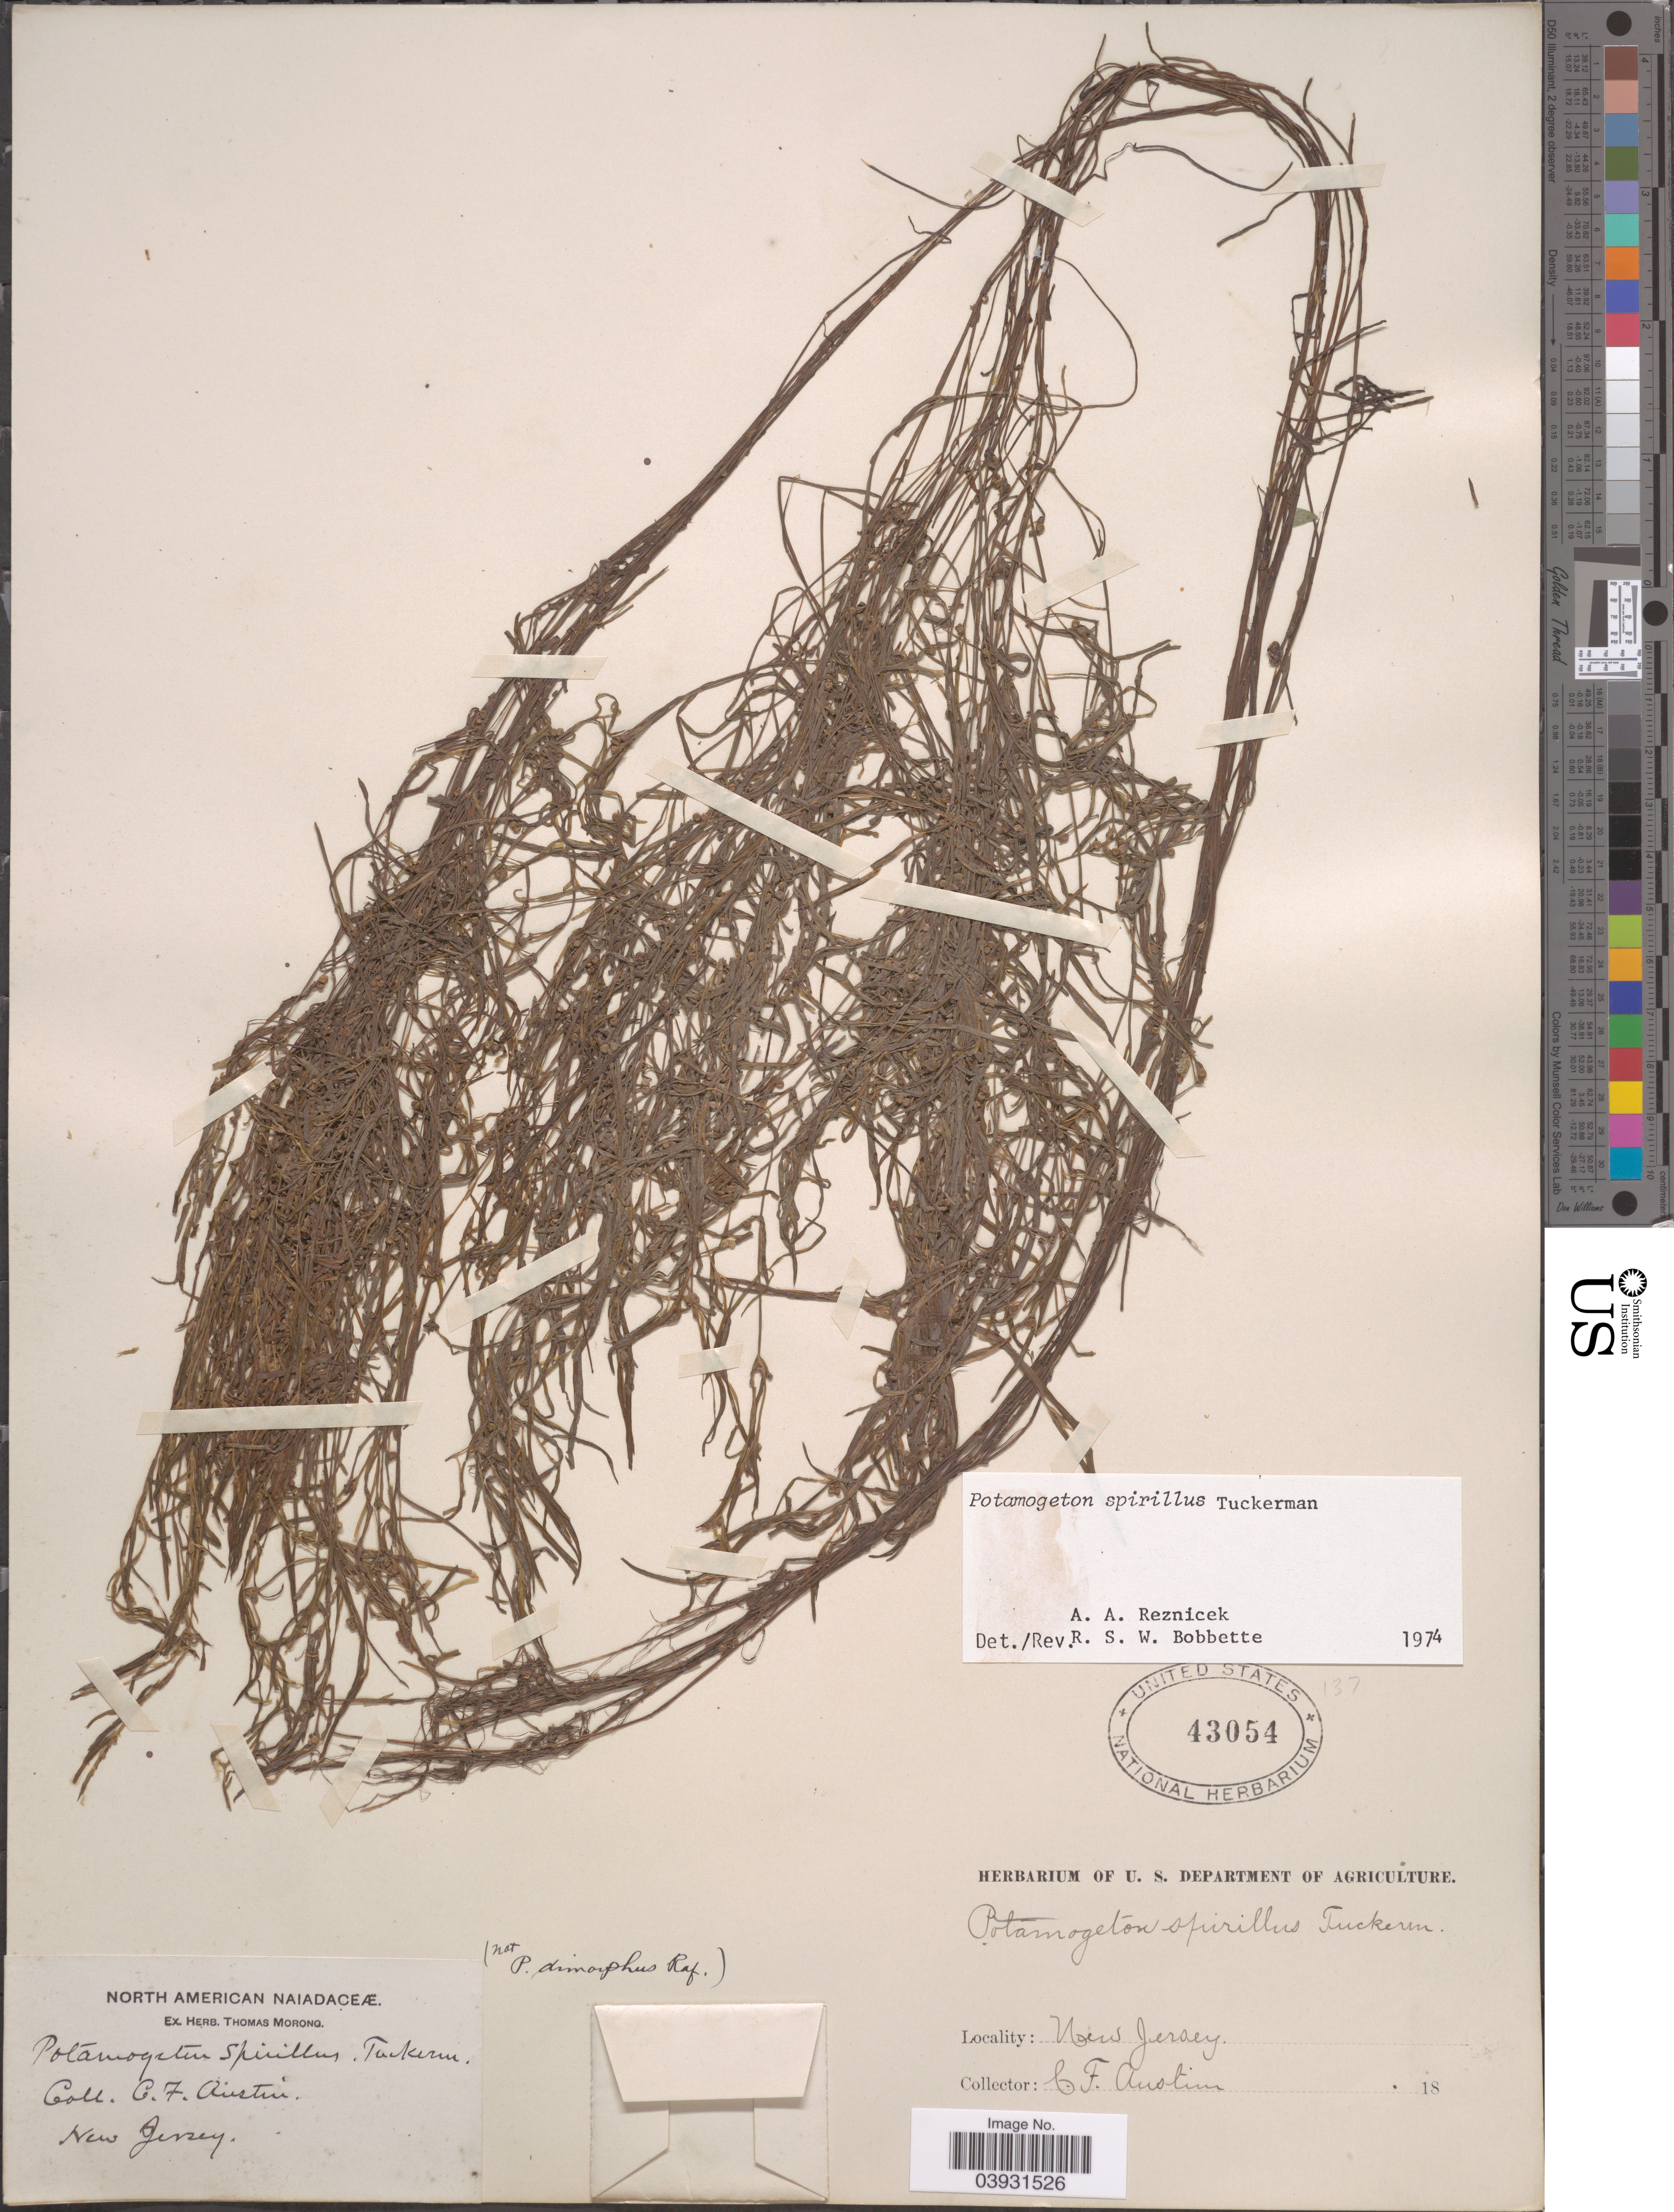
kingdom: Plantae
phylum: Tracheophyta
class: Liliopsida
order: Alismatales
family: Potamogetonaceae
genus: Potamogeton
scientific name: Potamogeton spirillus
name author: Tuck.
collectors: C. F. Austin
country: United States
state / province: New Jersey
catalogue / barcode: US 43054